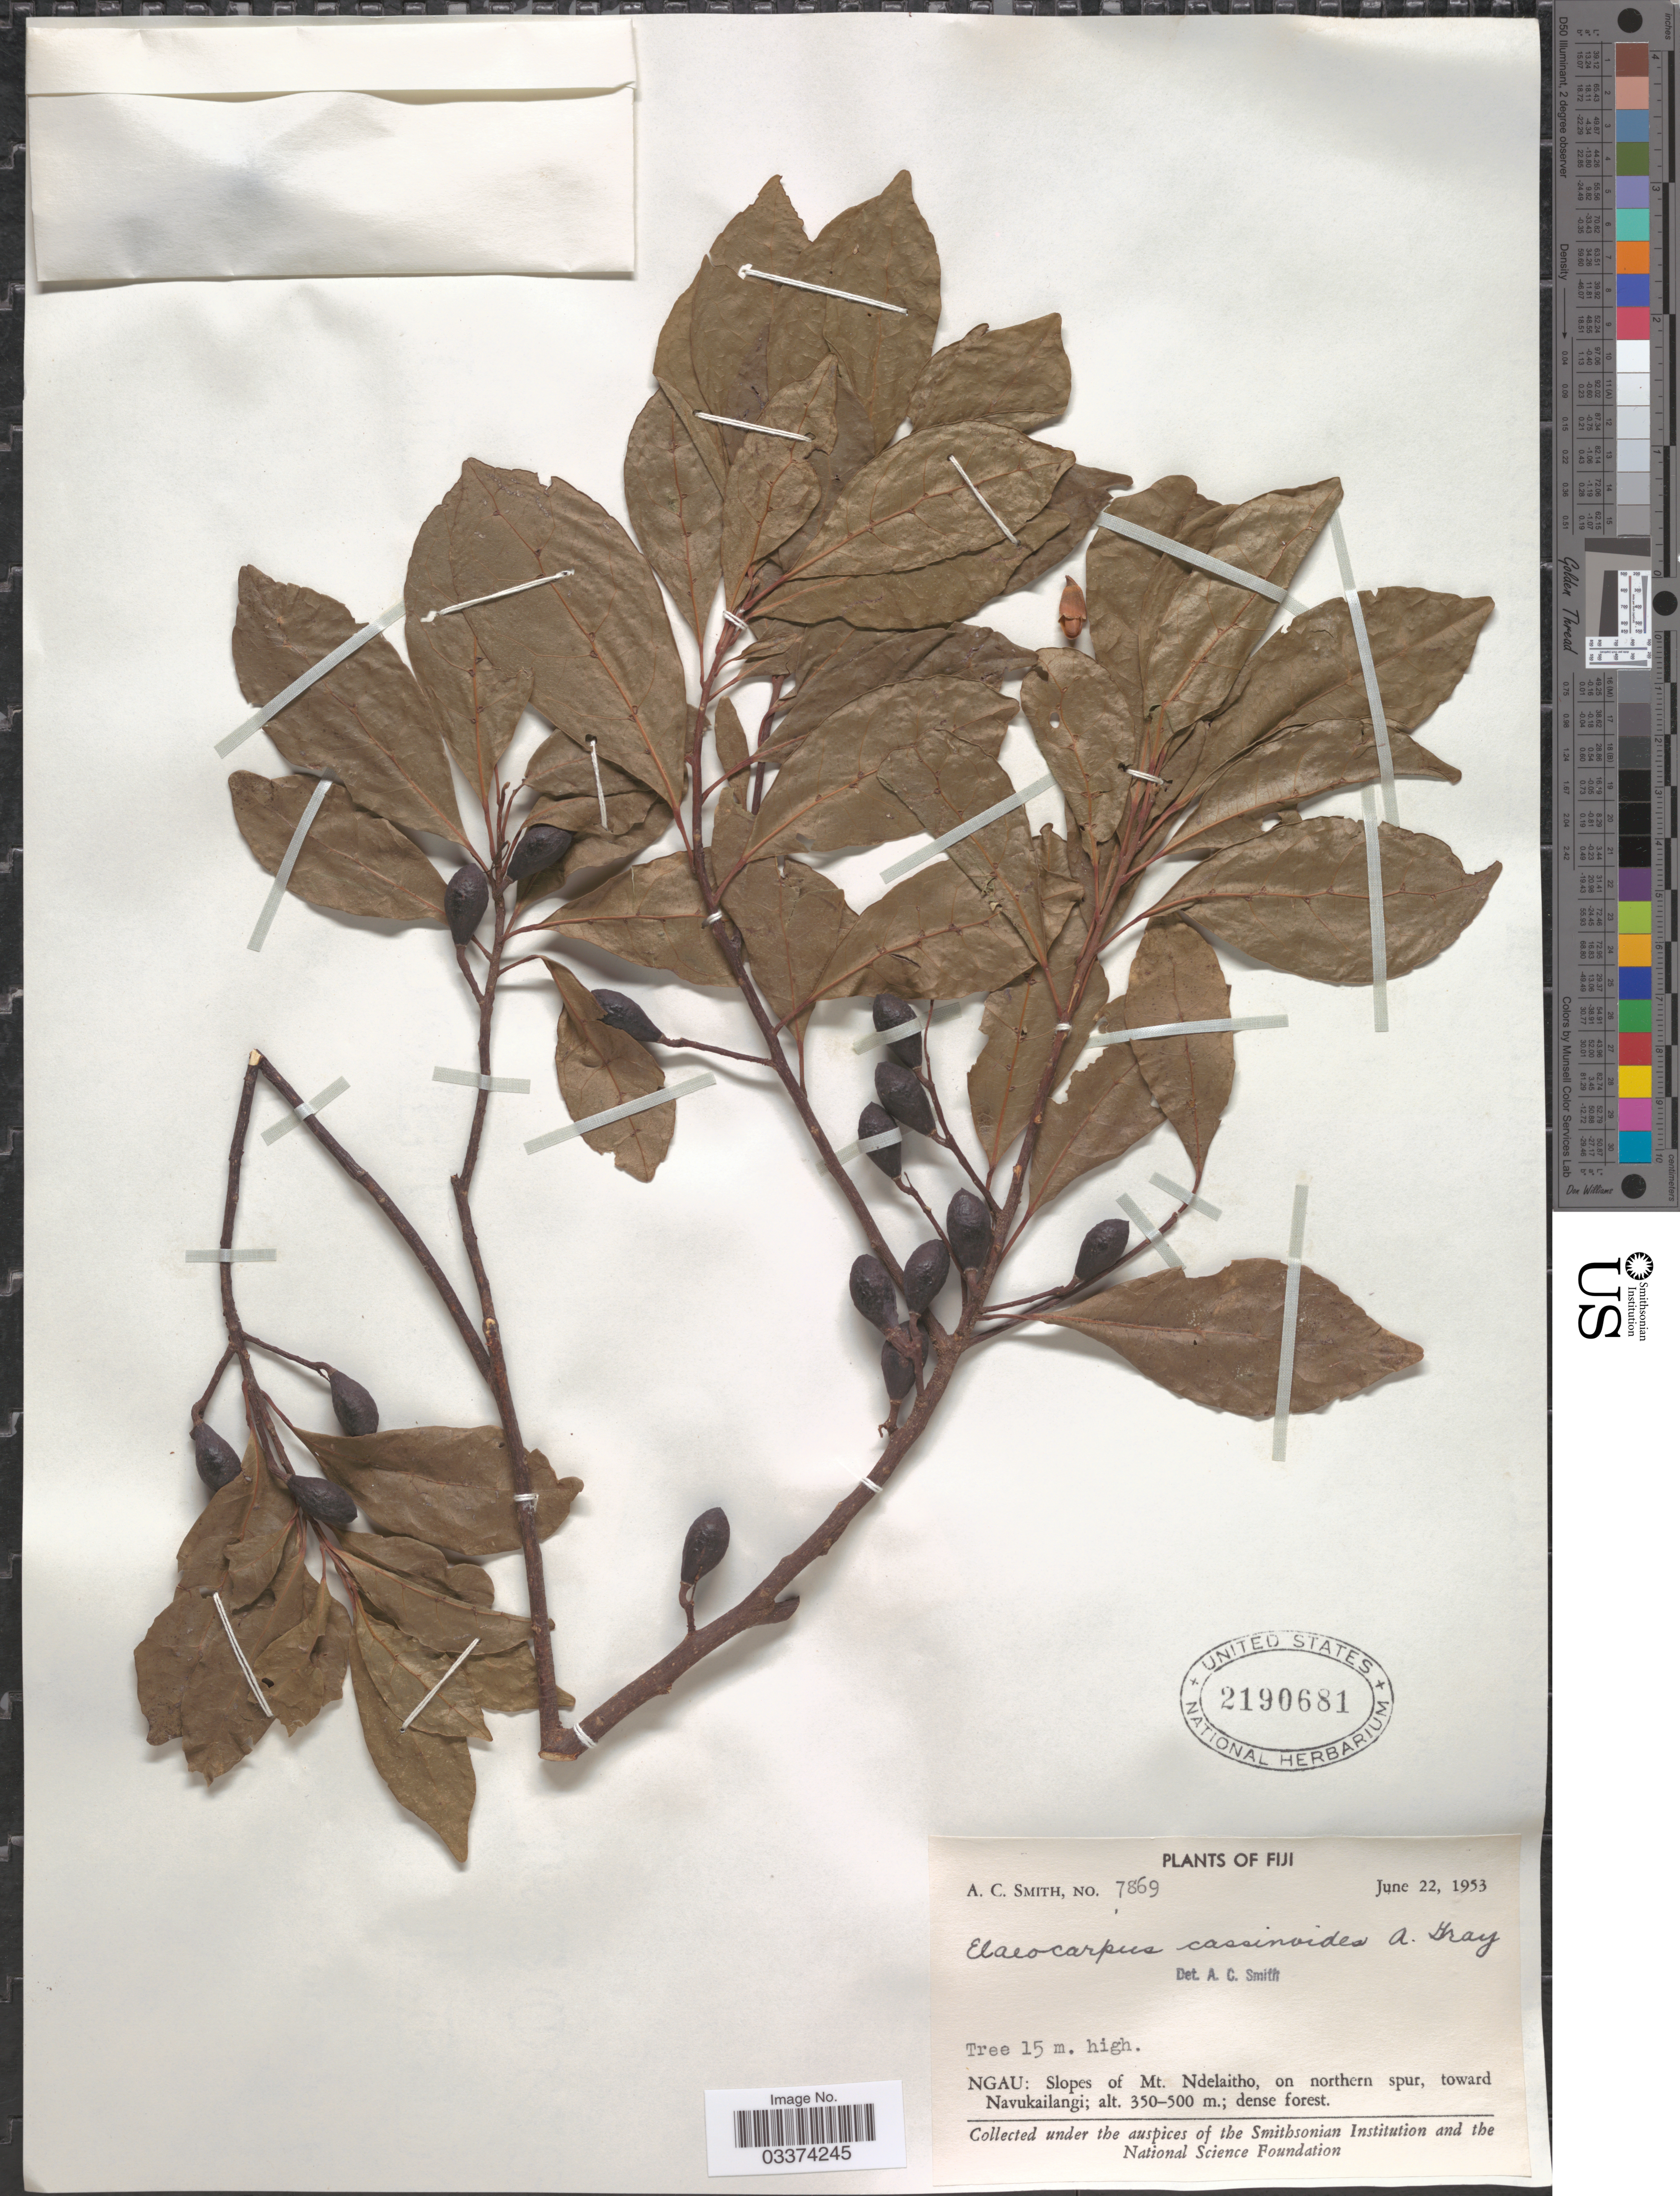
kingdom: Plantae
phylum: Tracheophyta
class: Magnoliopsida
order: Oxalidales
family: Elaeocarpaceae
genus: Elaeocarpus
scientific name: Elaeocarpus cassinoides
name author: A. Gray in Wilkes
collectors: A. C. Smith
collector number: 7869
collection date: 1953-06-22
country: Fiji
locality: Ngau: Slopes of Mt. Ndelaitho, on northern spur, toward Navukailangi.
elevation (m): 350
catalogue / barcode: US 2190681